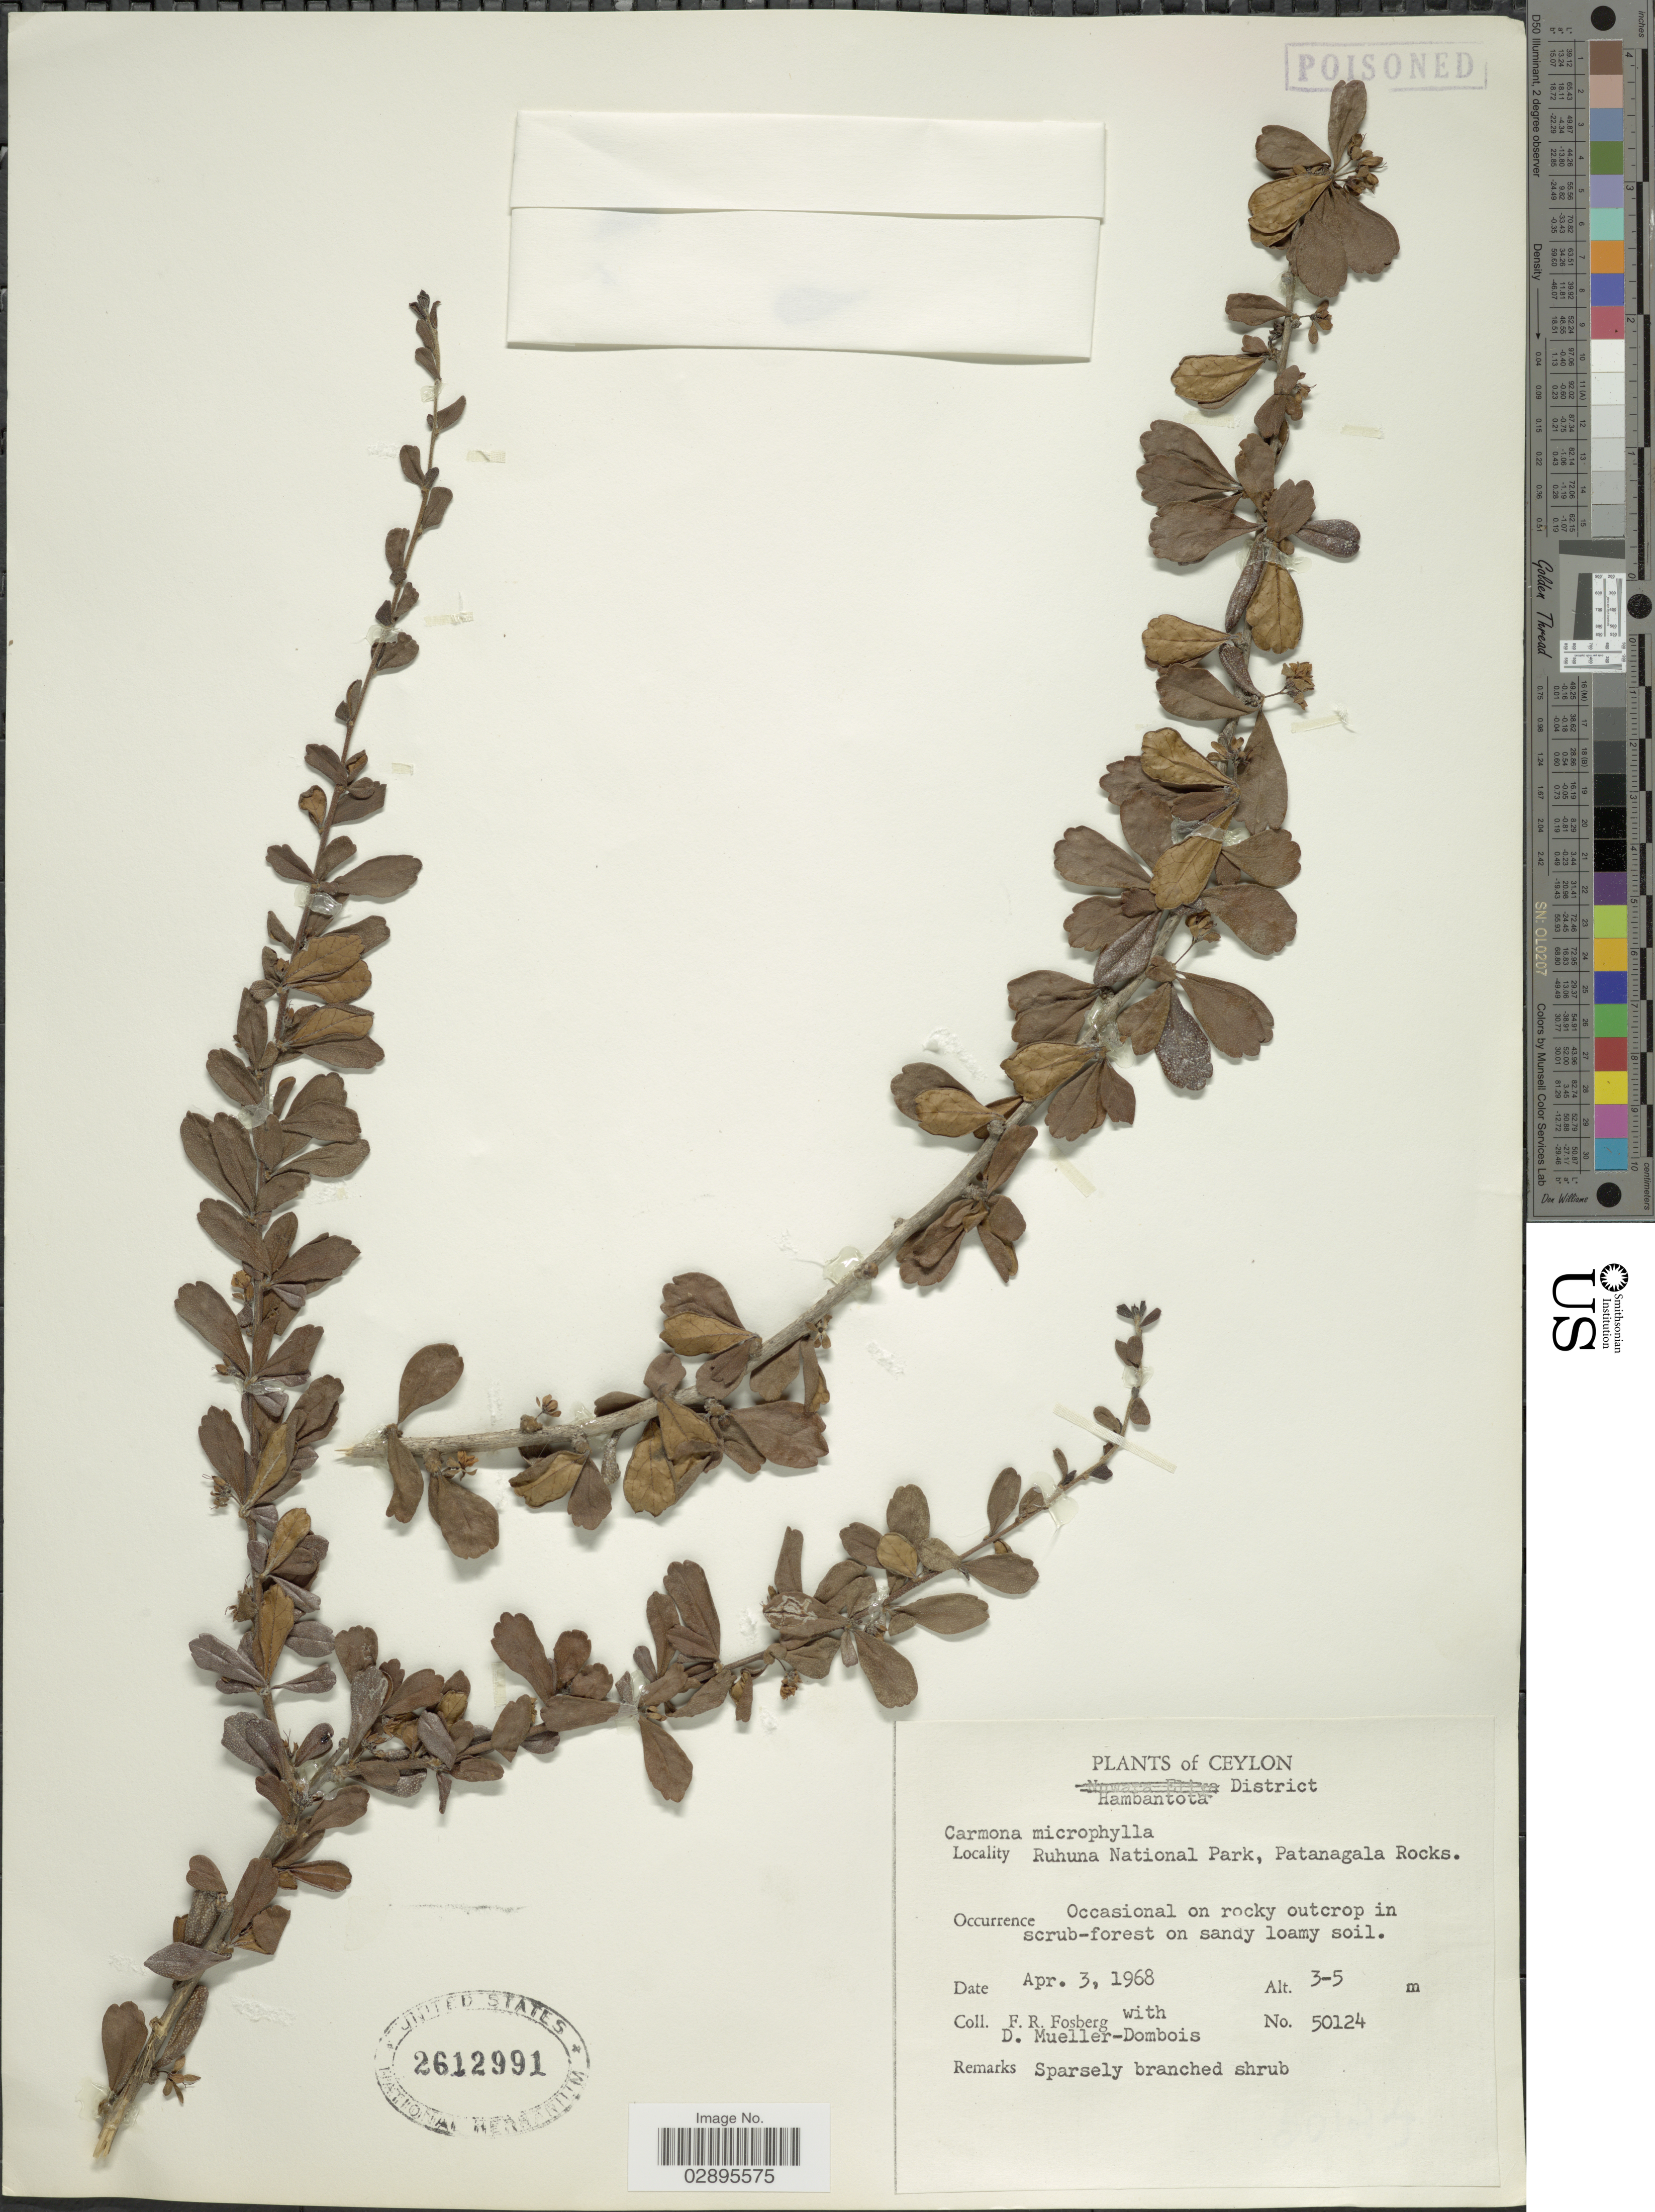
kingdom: Plantae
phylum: Tracheophyta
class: Magnoliopsida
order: Boraginales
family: Ehretiaceae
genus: Ehretia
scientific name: Ehretia microphylla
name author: Lam.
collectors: F. R. Fosberg & D. Mueller-Dombois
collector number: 50124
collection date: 1968-04-03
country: Sri Lanka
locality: Hambantota District. Ruhuna National Park, Patangala Rocks.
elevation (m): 3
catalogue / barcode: US 2612991